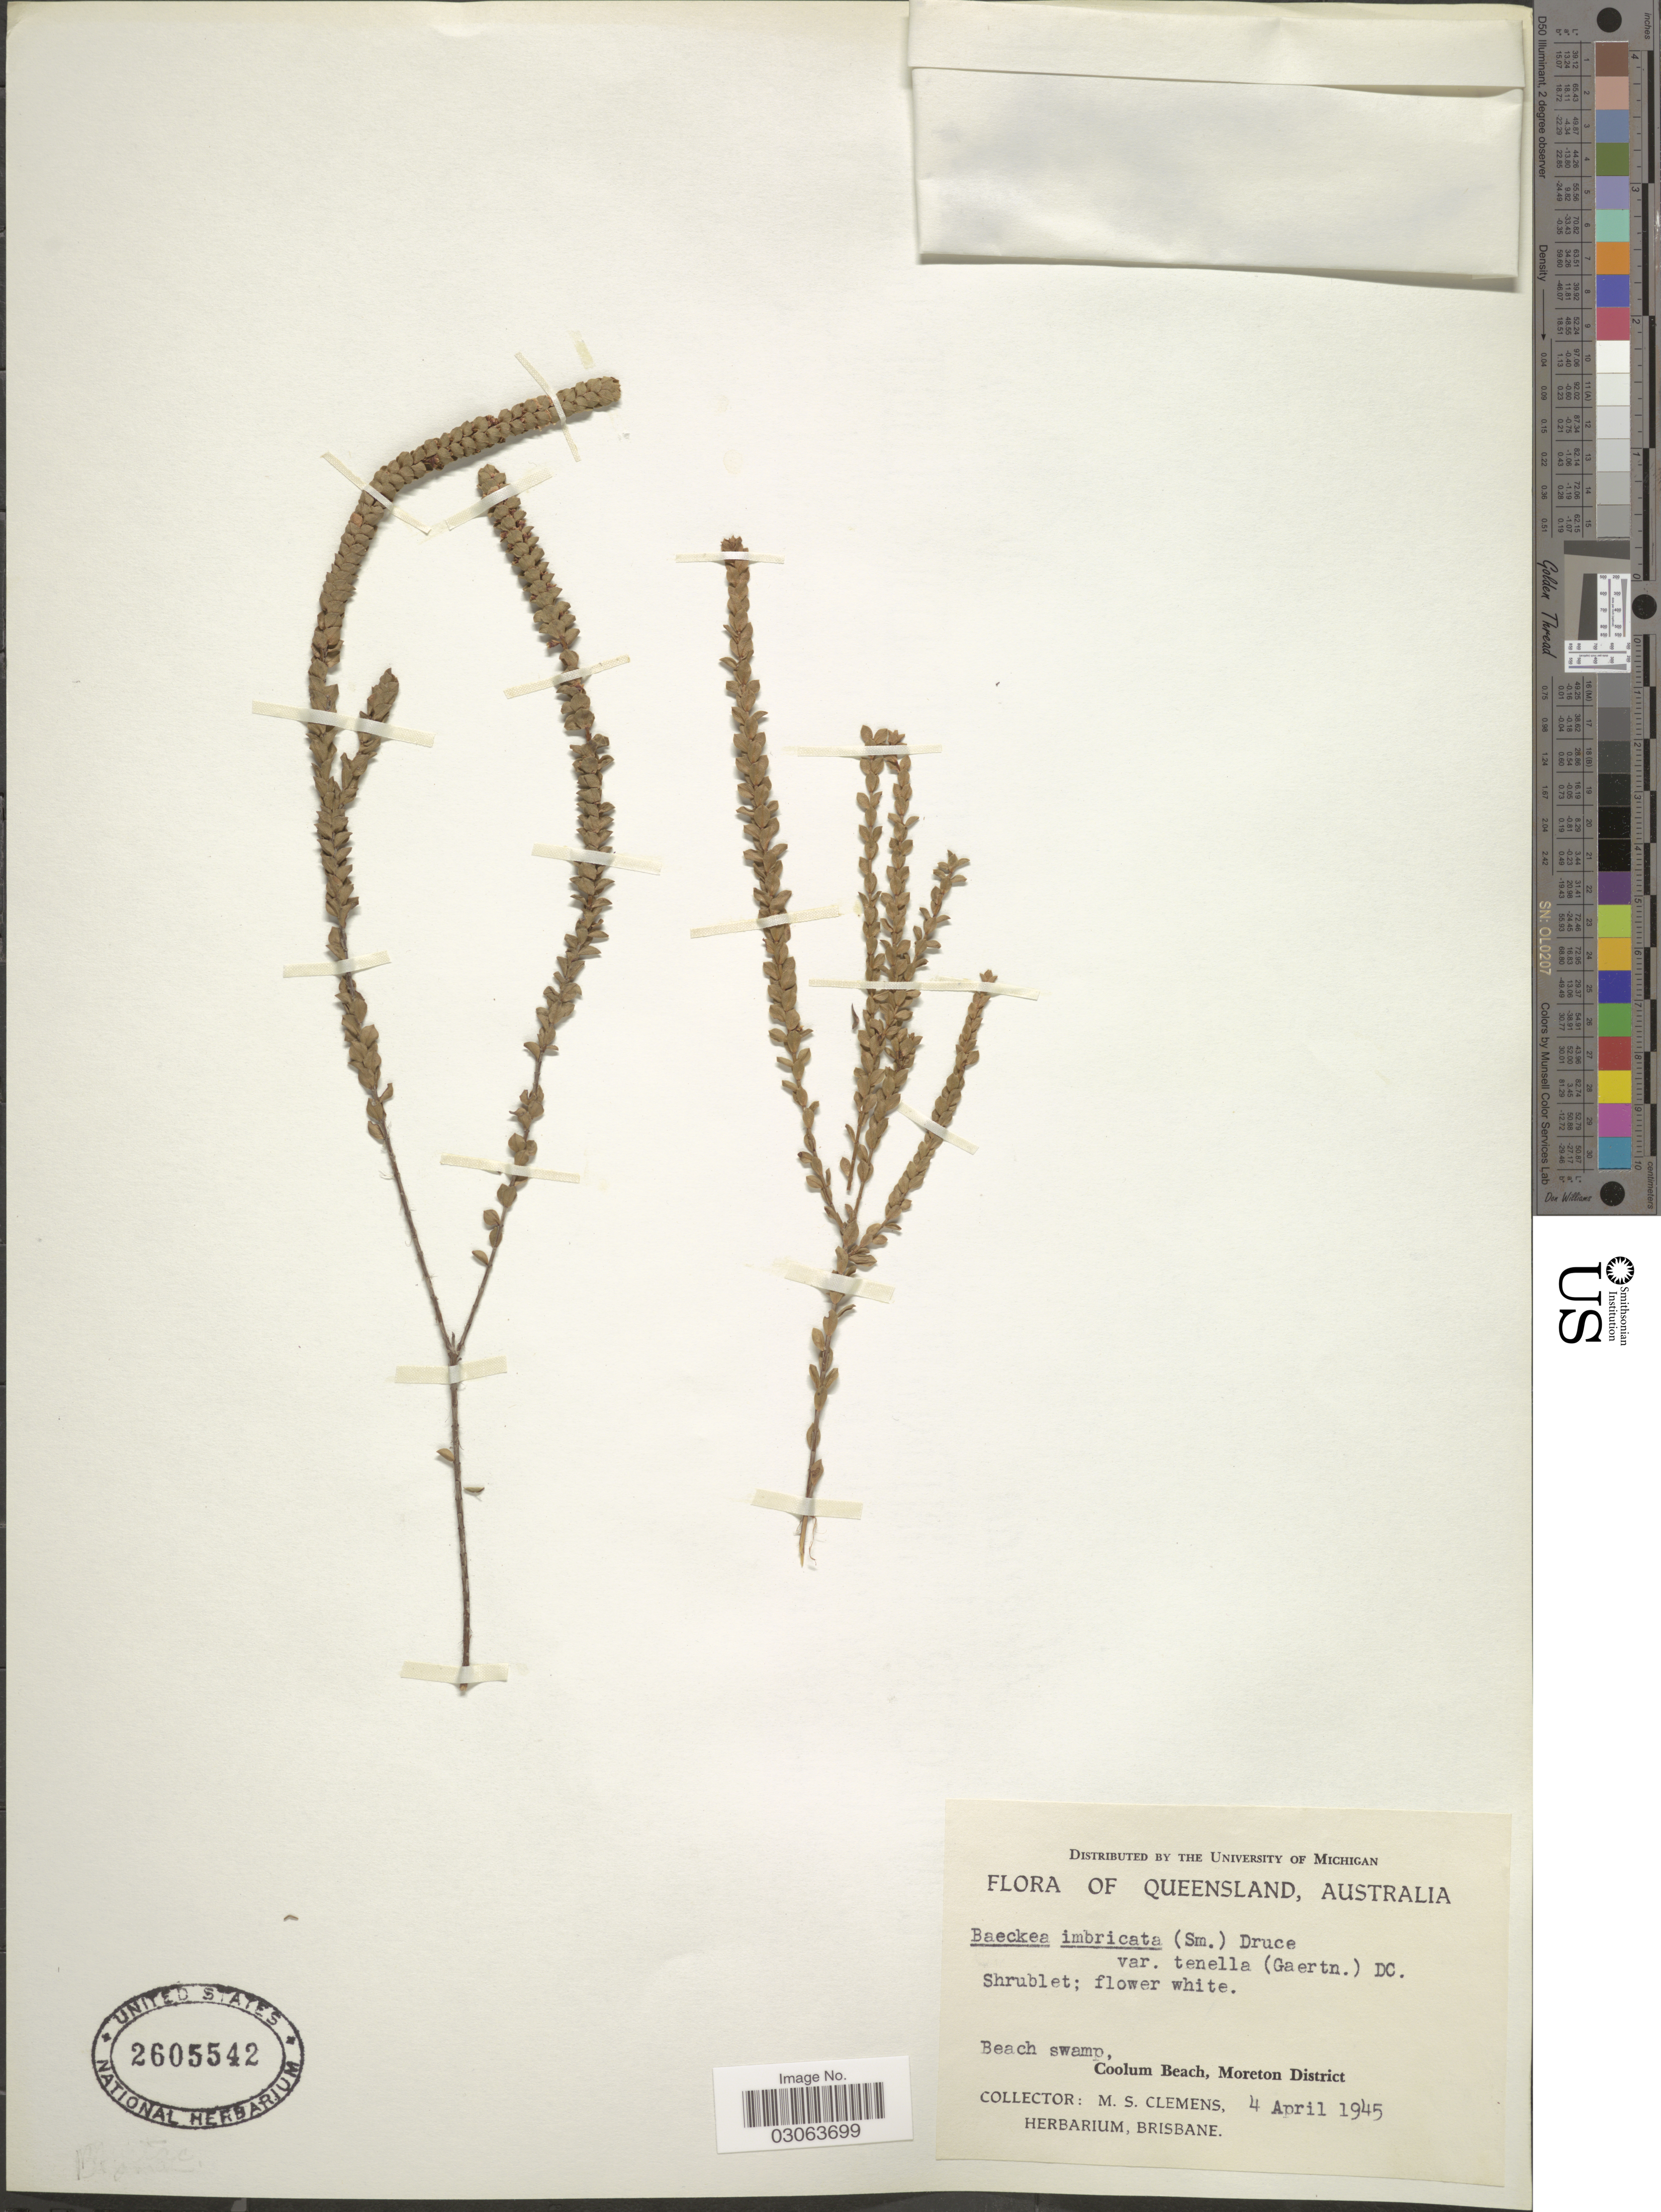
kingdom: Plantae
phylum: Tracheophyta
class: Magnoliopsida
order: Myrtales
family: Myrtaceae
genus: Baeckea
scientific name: Baeckea imbricata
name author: (Gaertn.) Druce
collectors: M. S. Clemens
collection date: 1945-04-04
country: Australia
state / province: Queensland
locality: Coolum Beach, Moreton District.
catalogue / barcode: US 2605542